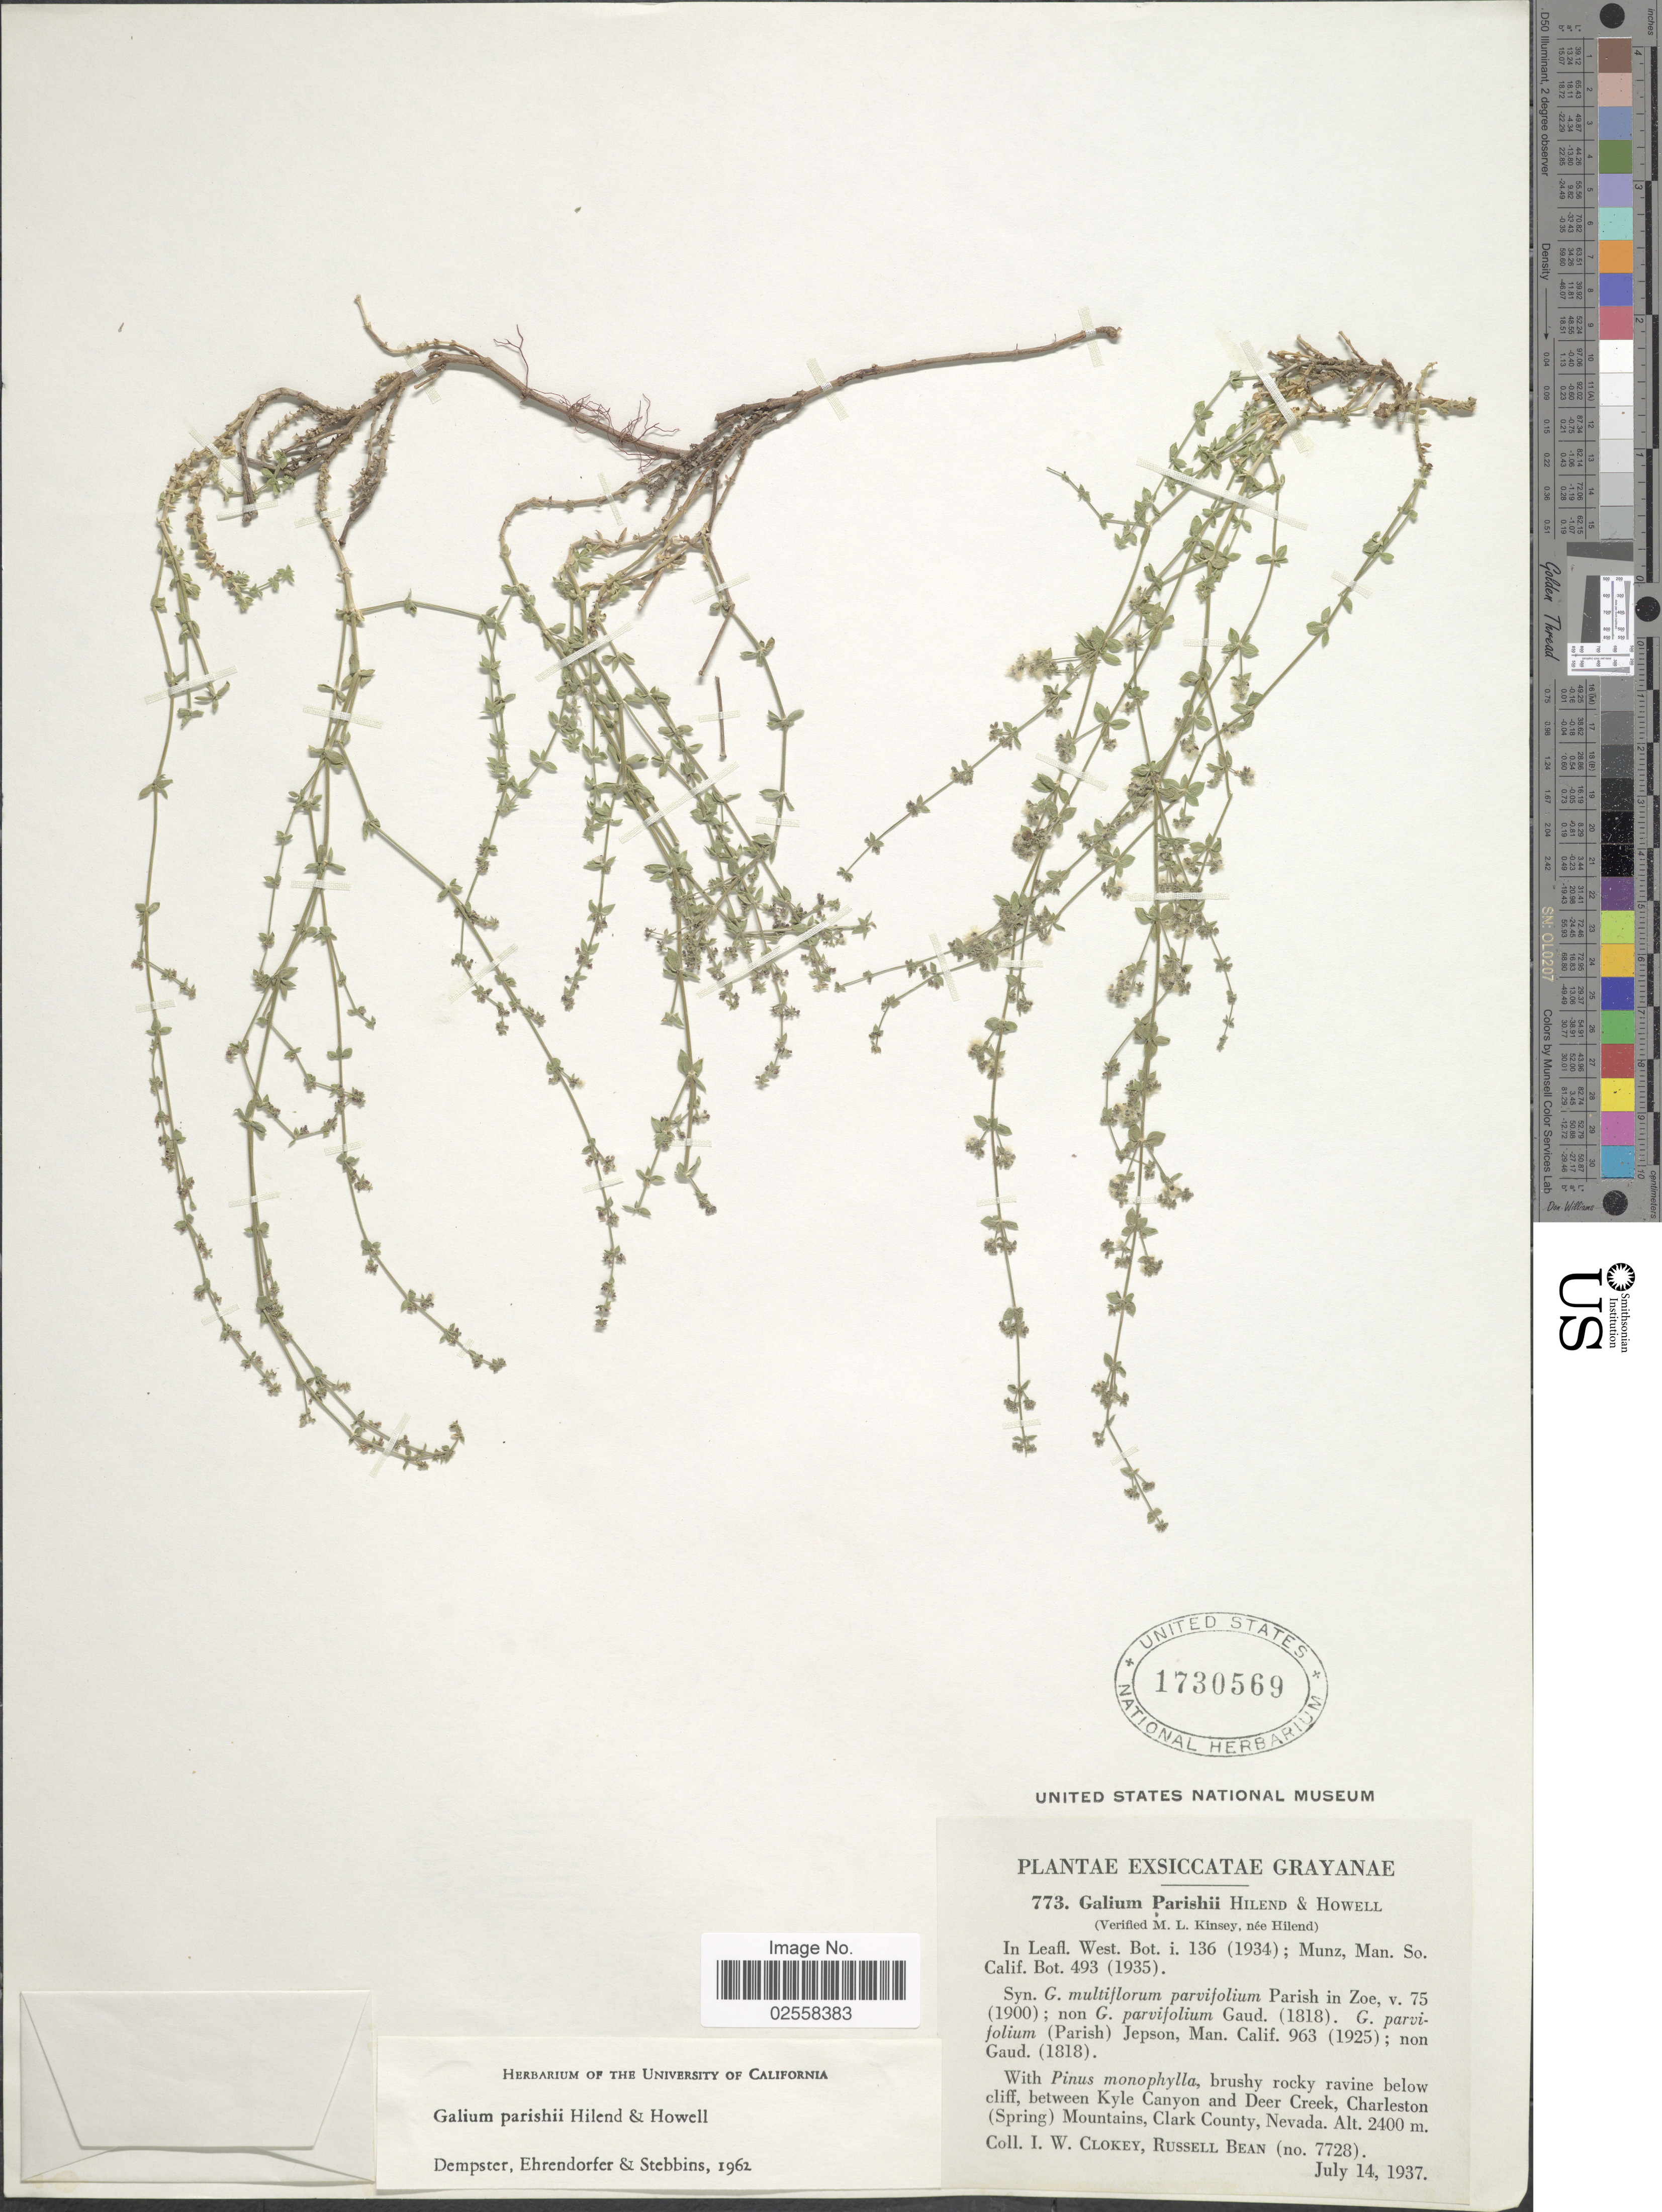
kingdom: Plantae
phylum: Tracheophyta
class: Magnoliopsida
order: Gentianales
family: Rubiaceae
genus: Galium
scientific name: Galium parishii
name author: Hilend & J.T. Howell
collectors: I. W. Clokey & R. Bean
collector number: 7728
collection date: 1937-07-14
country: United States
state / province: Nevada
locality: Grayanae, between Kyle Canyon and Deer Creek, Charleston (Springs) Mountains, Clark County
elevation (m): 2400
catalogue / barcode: US 1730569